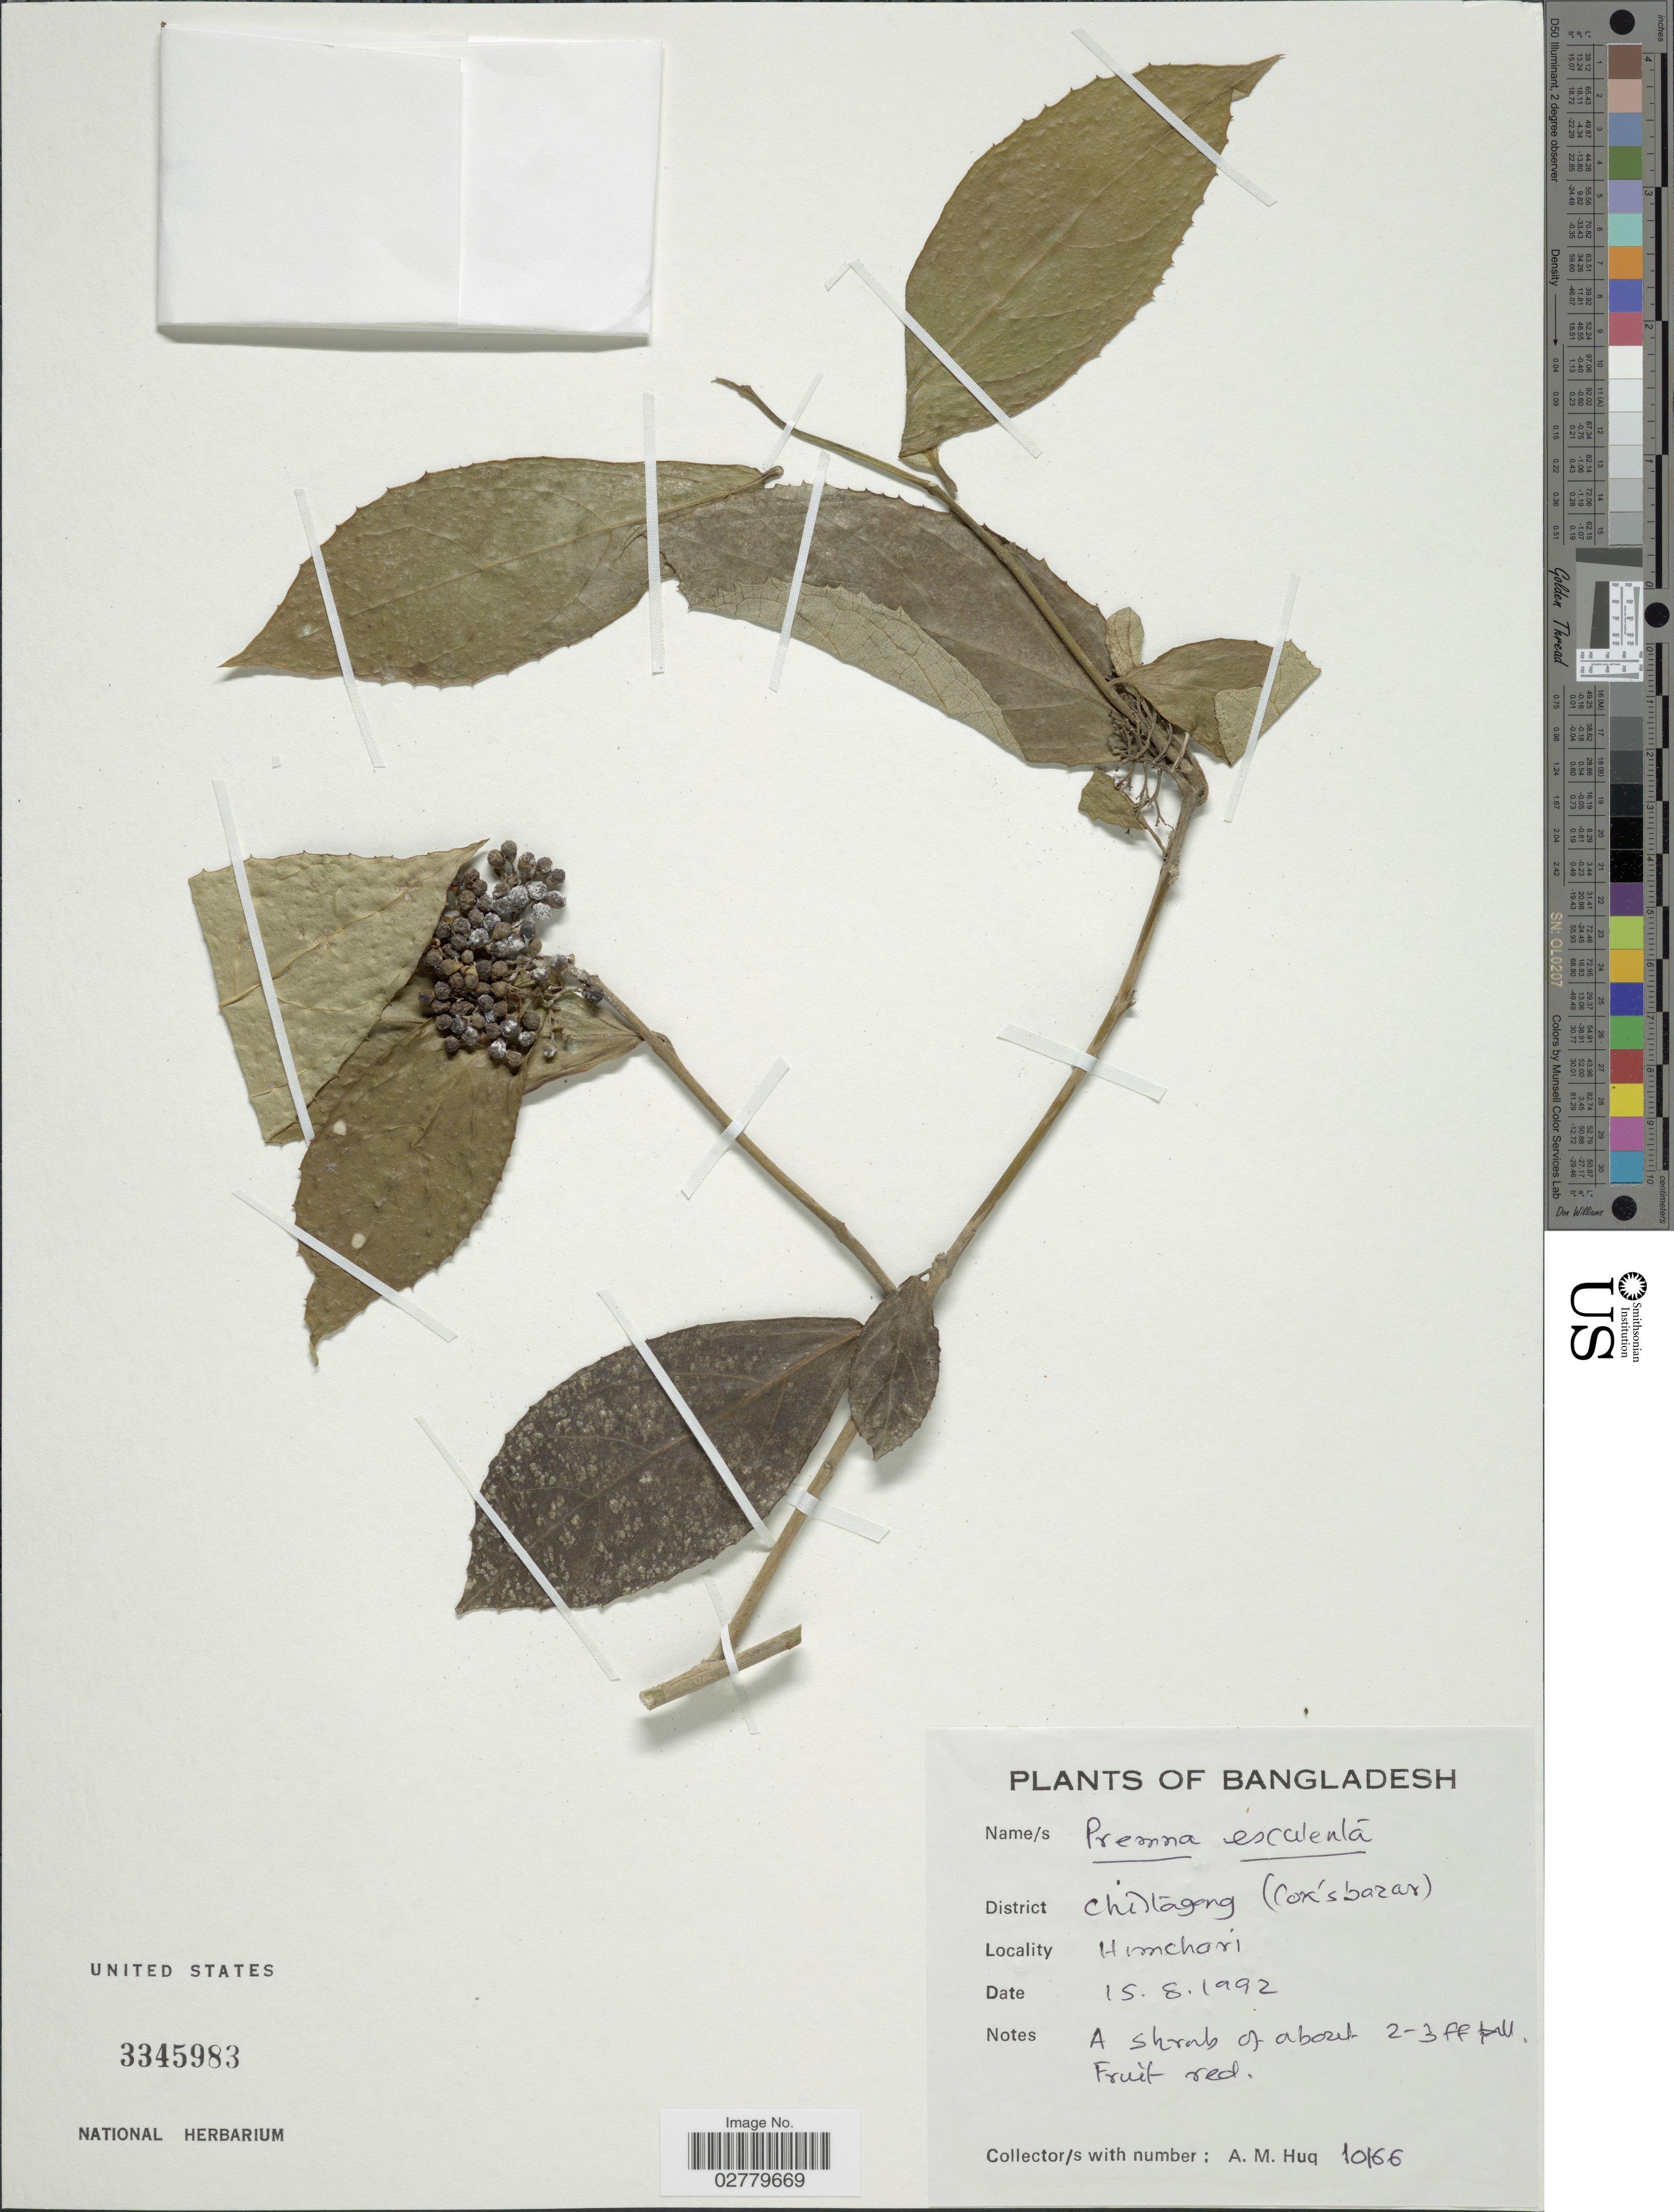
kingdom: Plantae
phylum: Tracheophyta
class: Magnoliopsida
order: Lamiales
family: Lamiaceae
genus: Premna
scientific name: Premna esculenta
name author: Roxb.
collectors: A. M. Huq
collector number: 10166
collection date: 1992-08-15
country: Bangladesh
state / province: Chittagong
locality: District Chittagong (Cox's bazar). Himchari.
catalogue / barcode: US 3345983